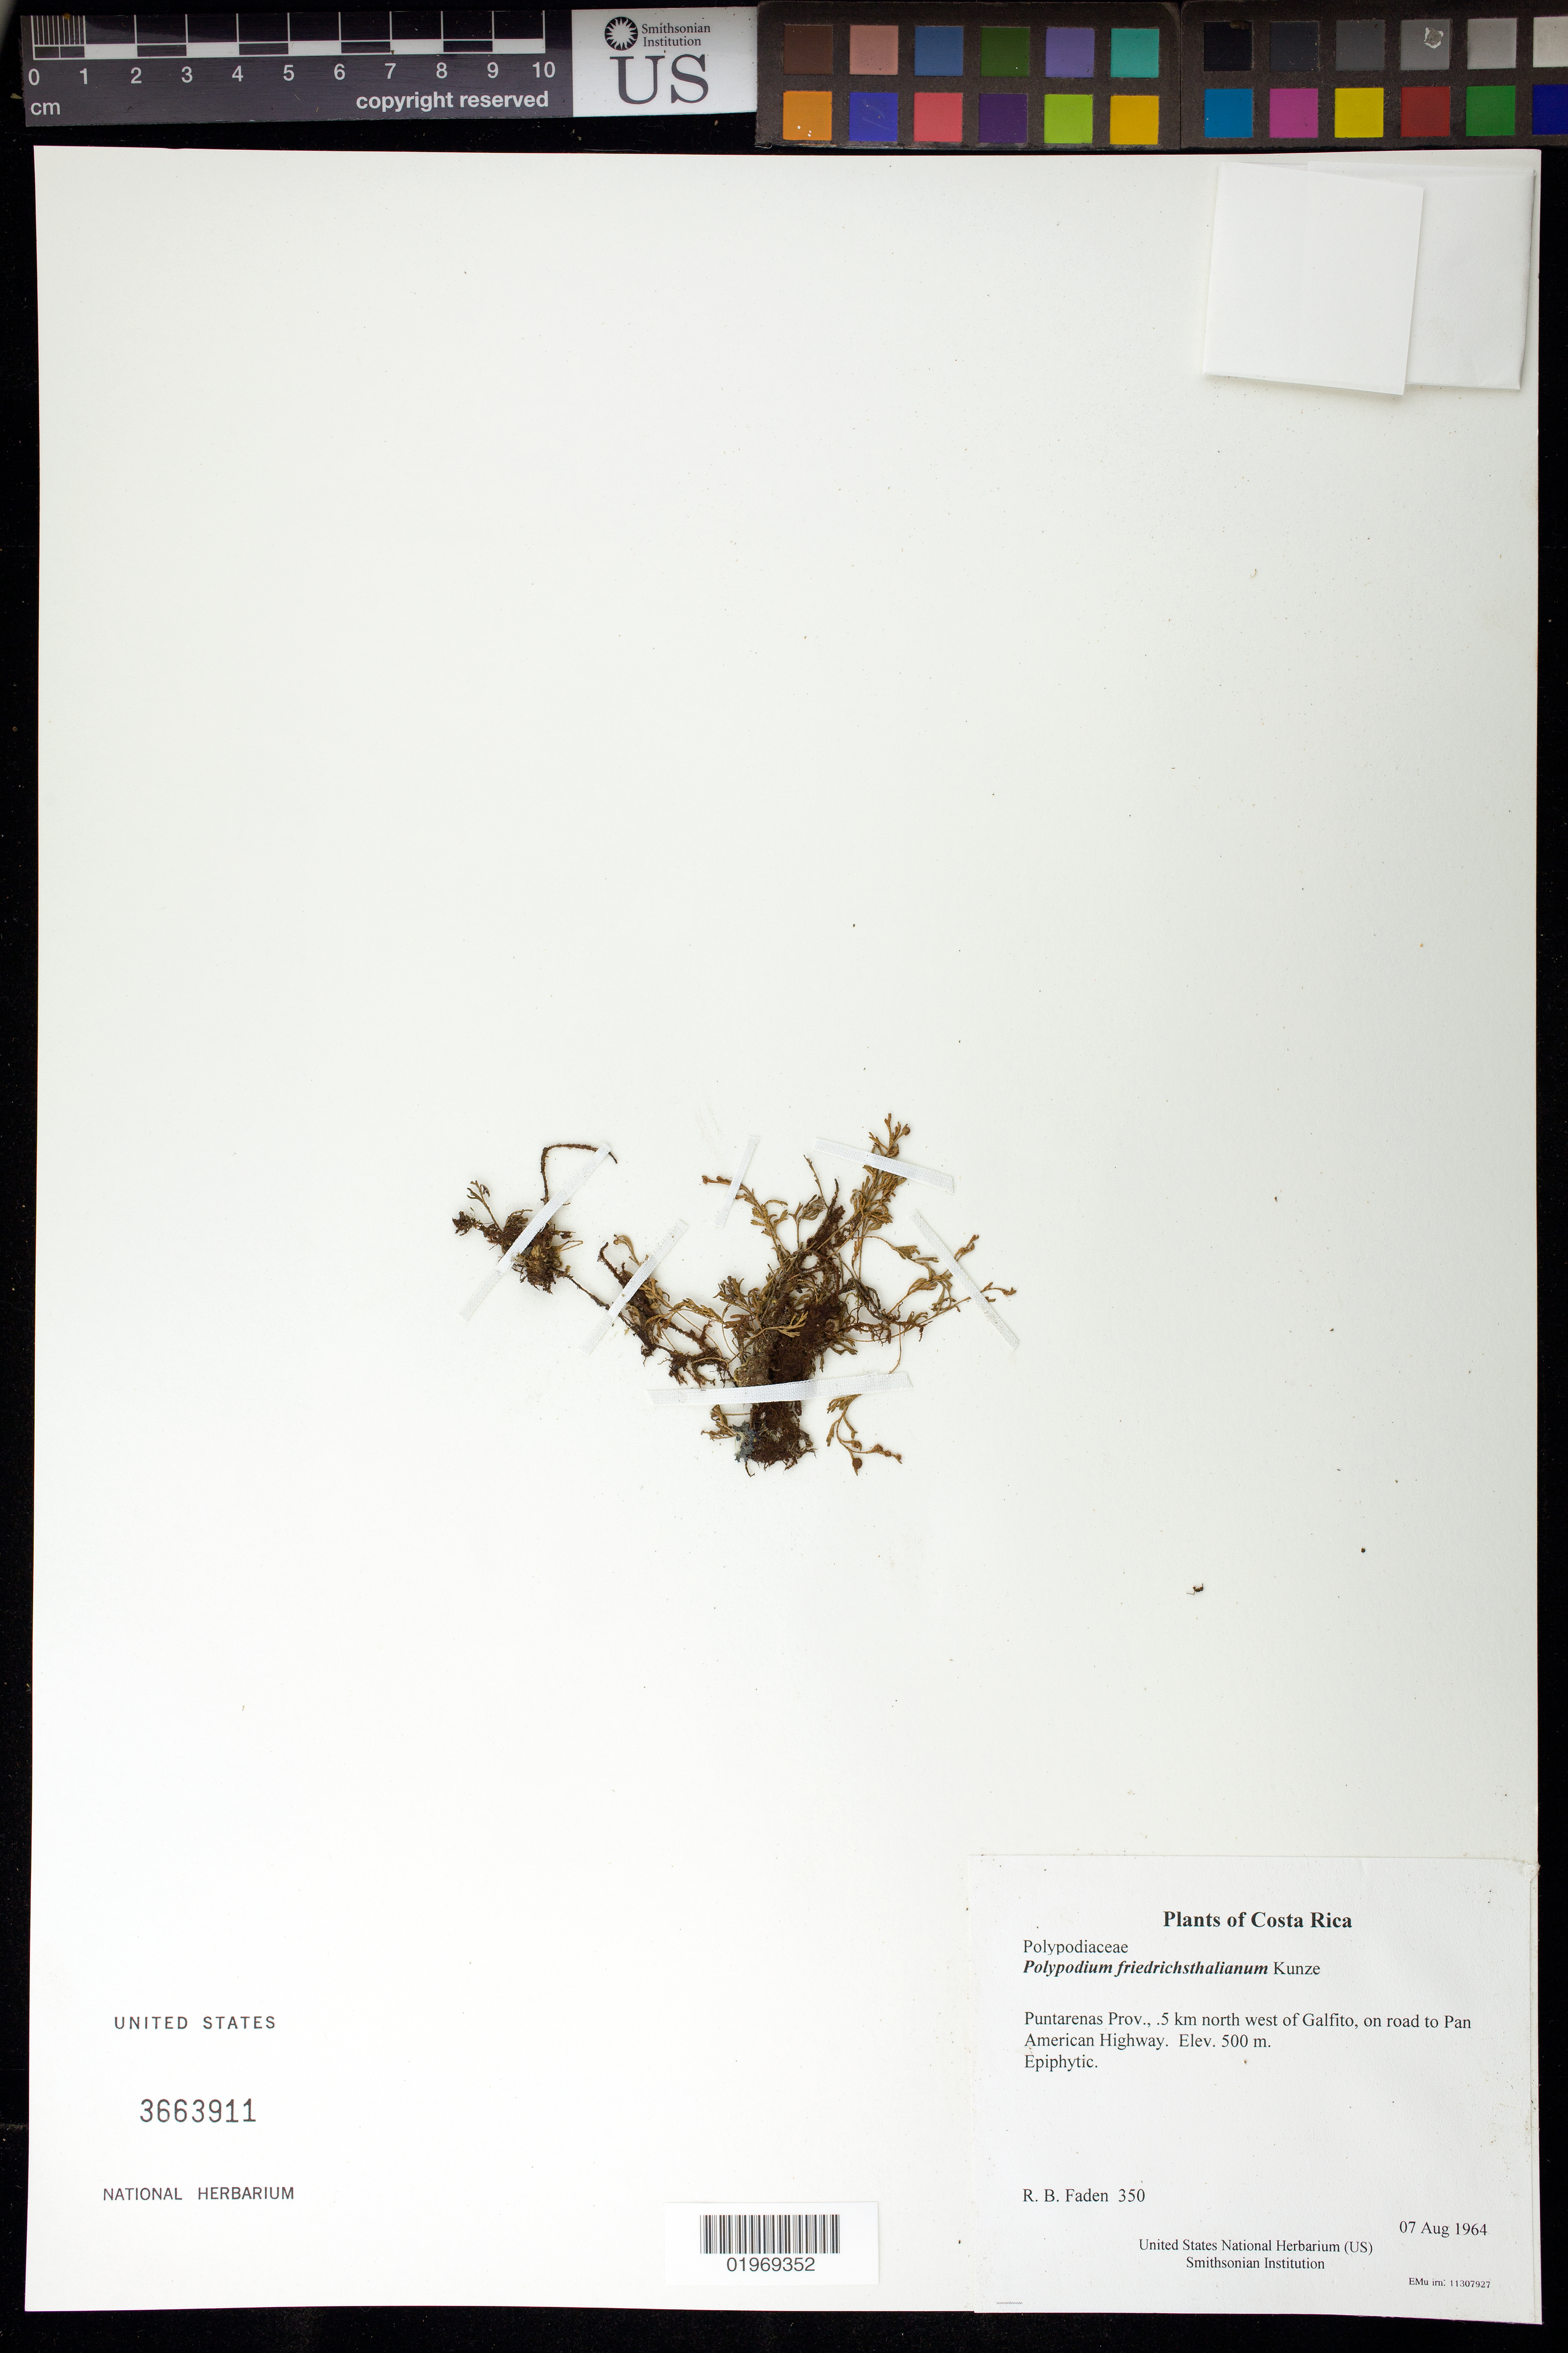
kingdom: Plantae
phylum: Tracheophyta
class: Polypodiopsida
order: Polypodiales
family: Polypodiaceae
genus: Polypodium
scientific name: Polypodium friedrichsthalianum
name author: Kunze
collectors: R. B. Faden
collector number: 350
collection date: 1964-08-07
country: Costa Rica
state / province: Puntarenas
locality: .5 km north west of Galfito, on road to Pan American Highway.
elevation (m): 500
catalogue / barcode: US 3663911